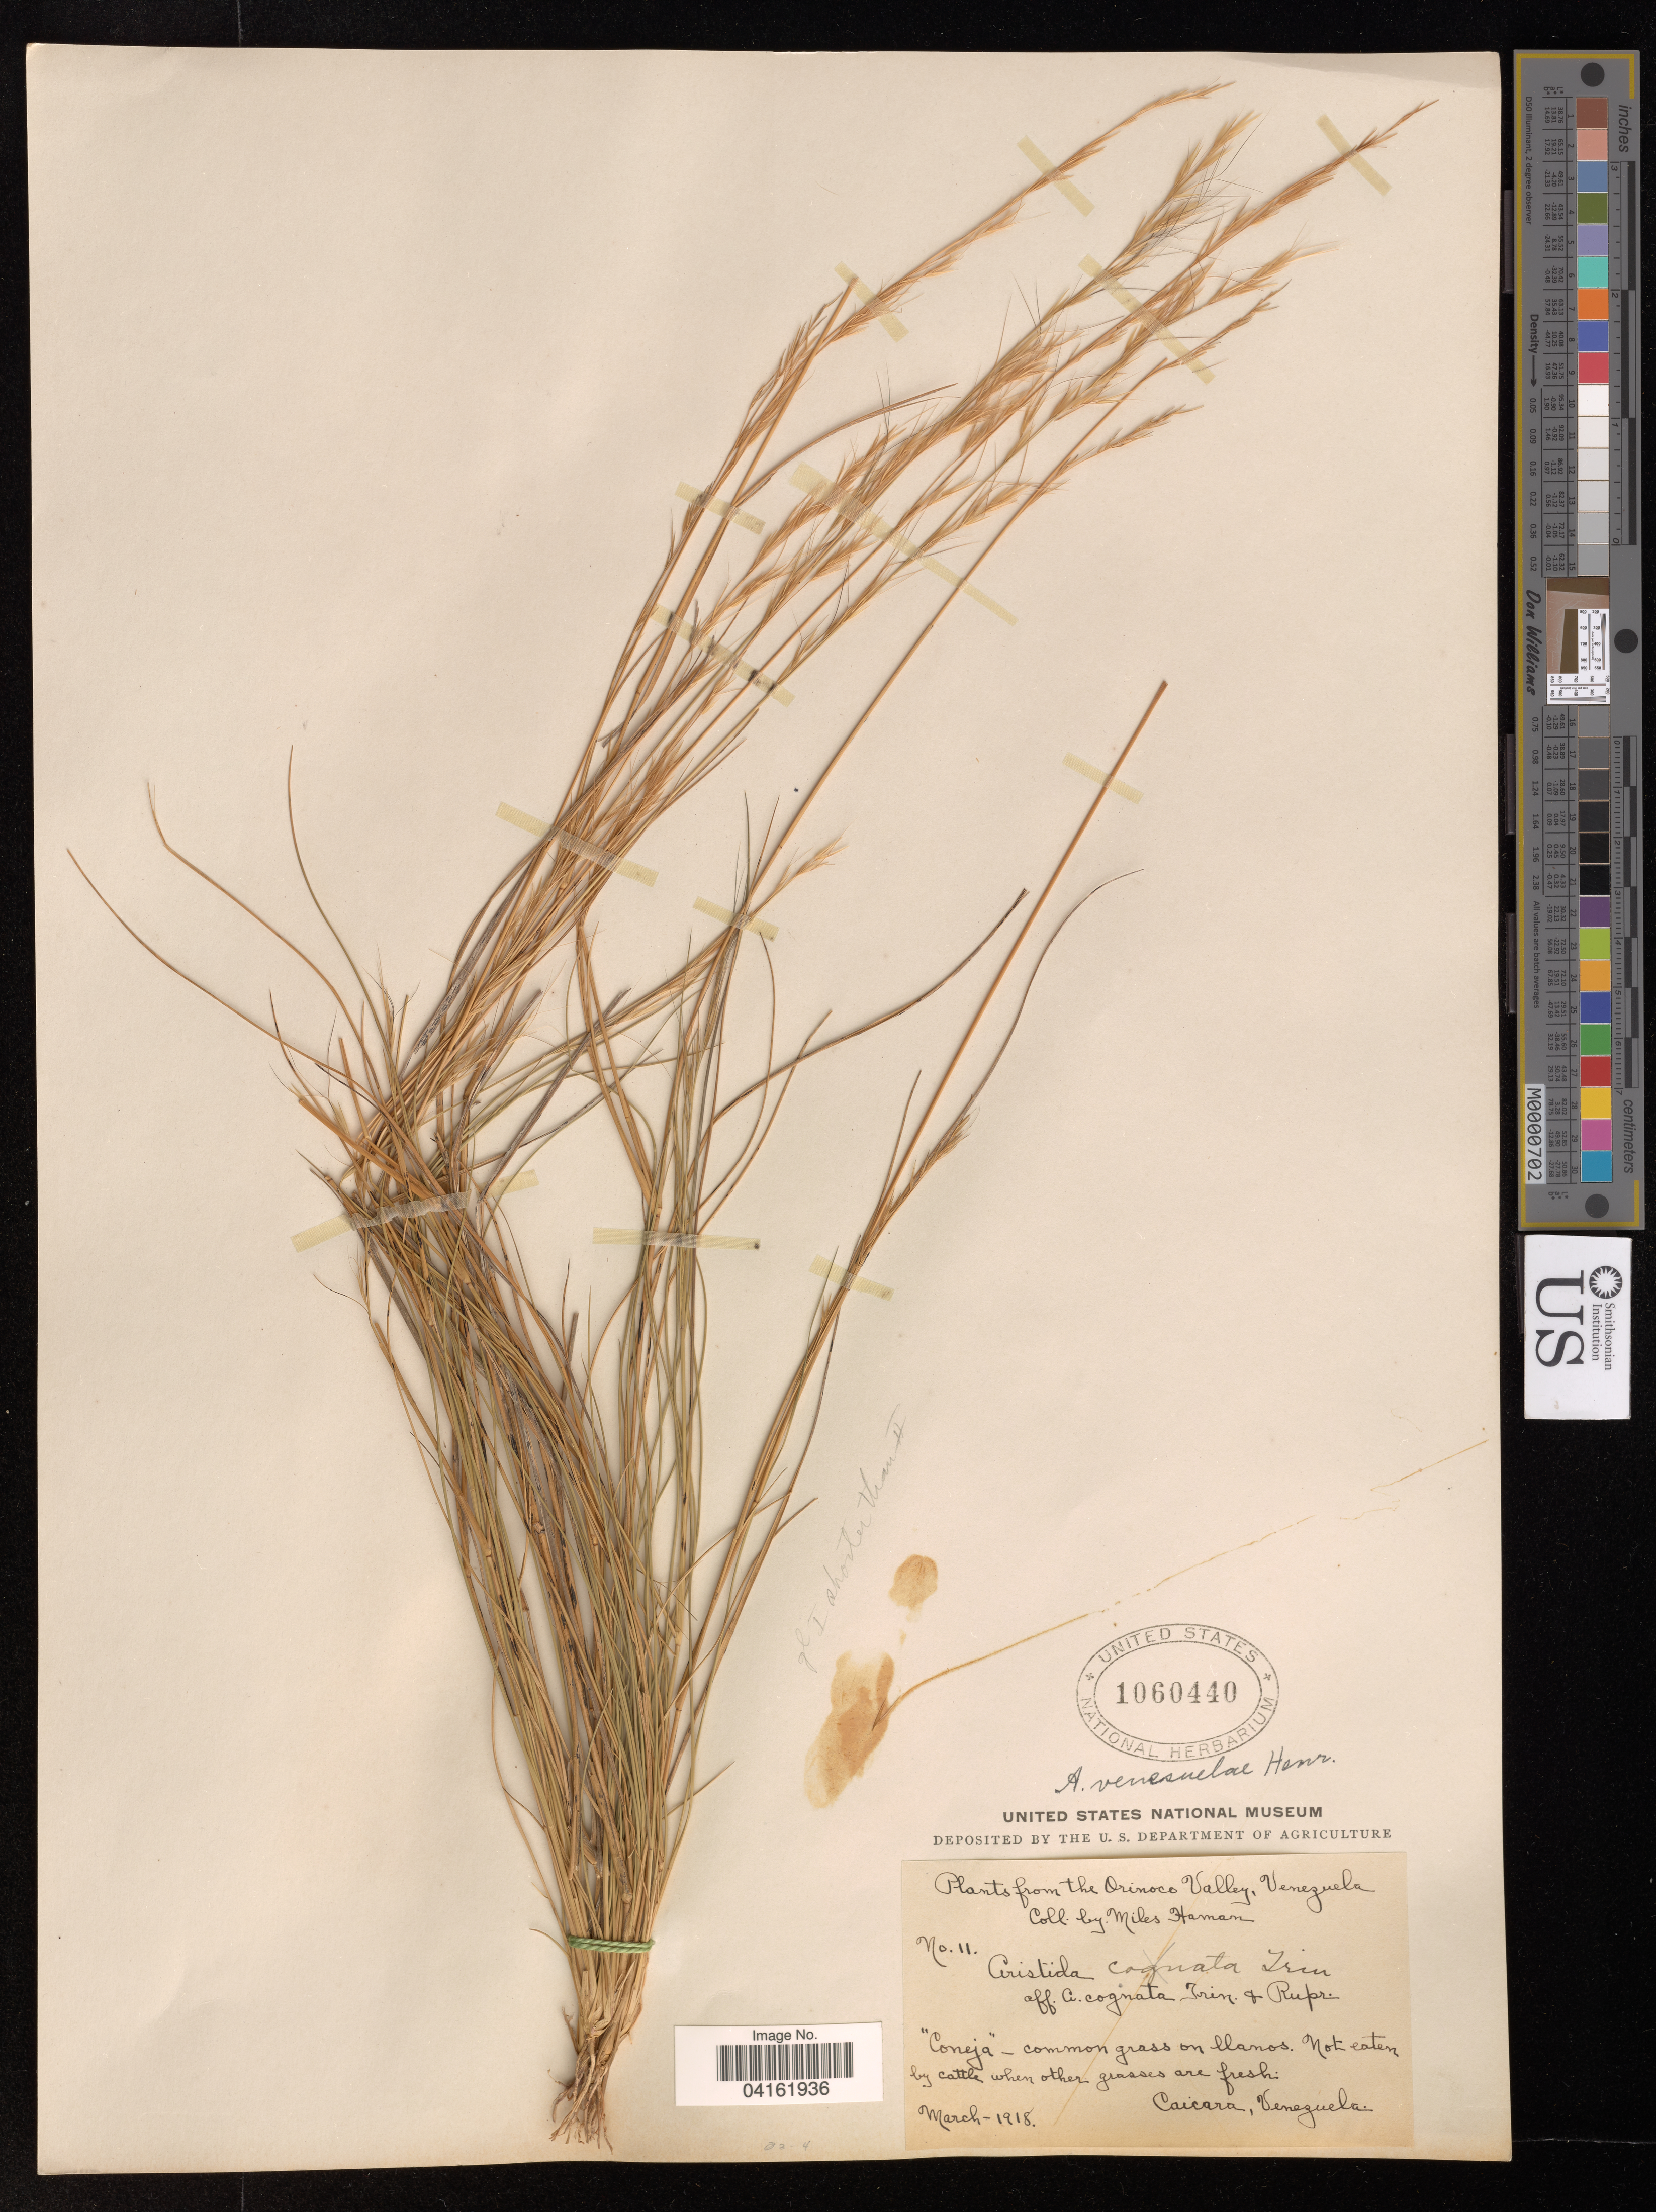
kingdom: Plantae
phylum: Tracheophyta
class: Liliopsida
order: Poales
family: Poaceae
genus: Aristida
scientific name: Aristida venesuelae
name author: Henr.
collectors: M. Haman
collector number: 11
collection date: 1918-03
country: Venezuela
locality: The Orinoco Valley. Caicara.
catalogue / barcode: US 1060440